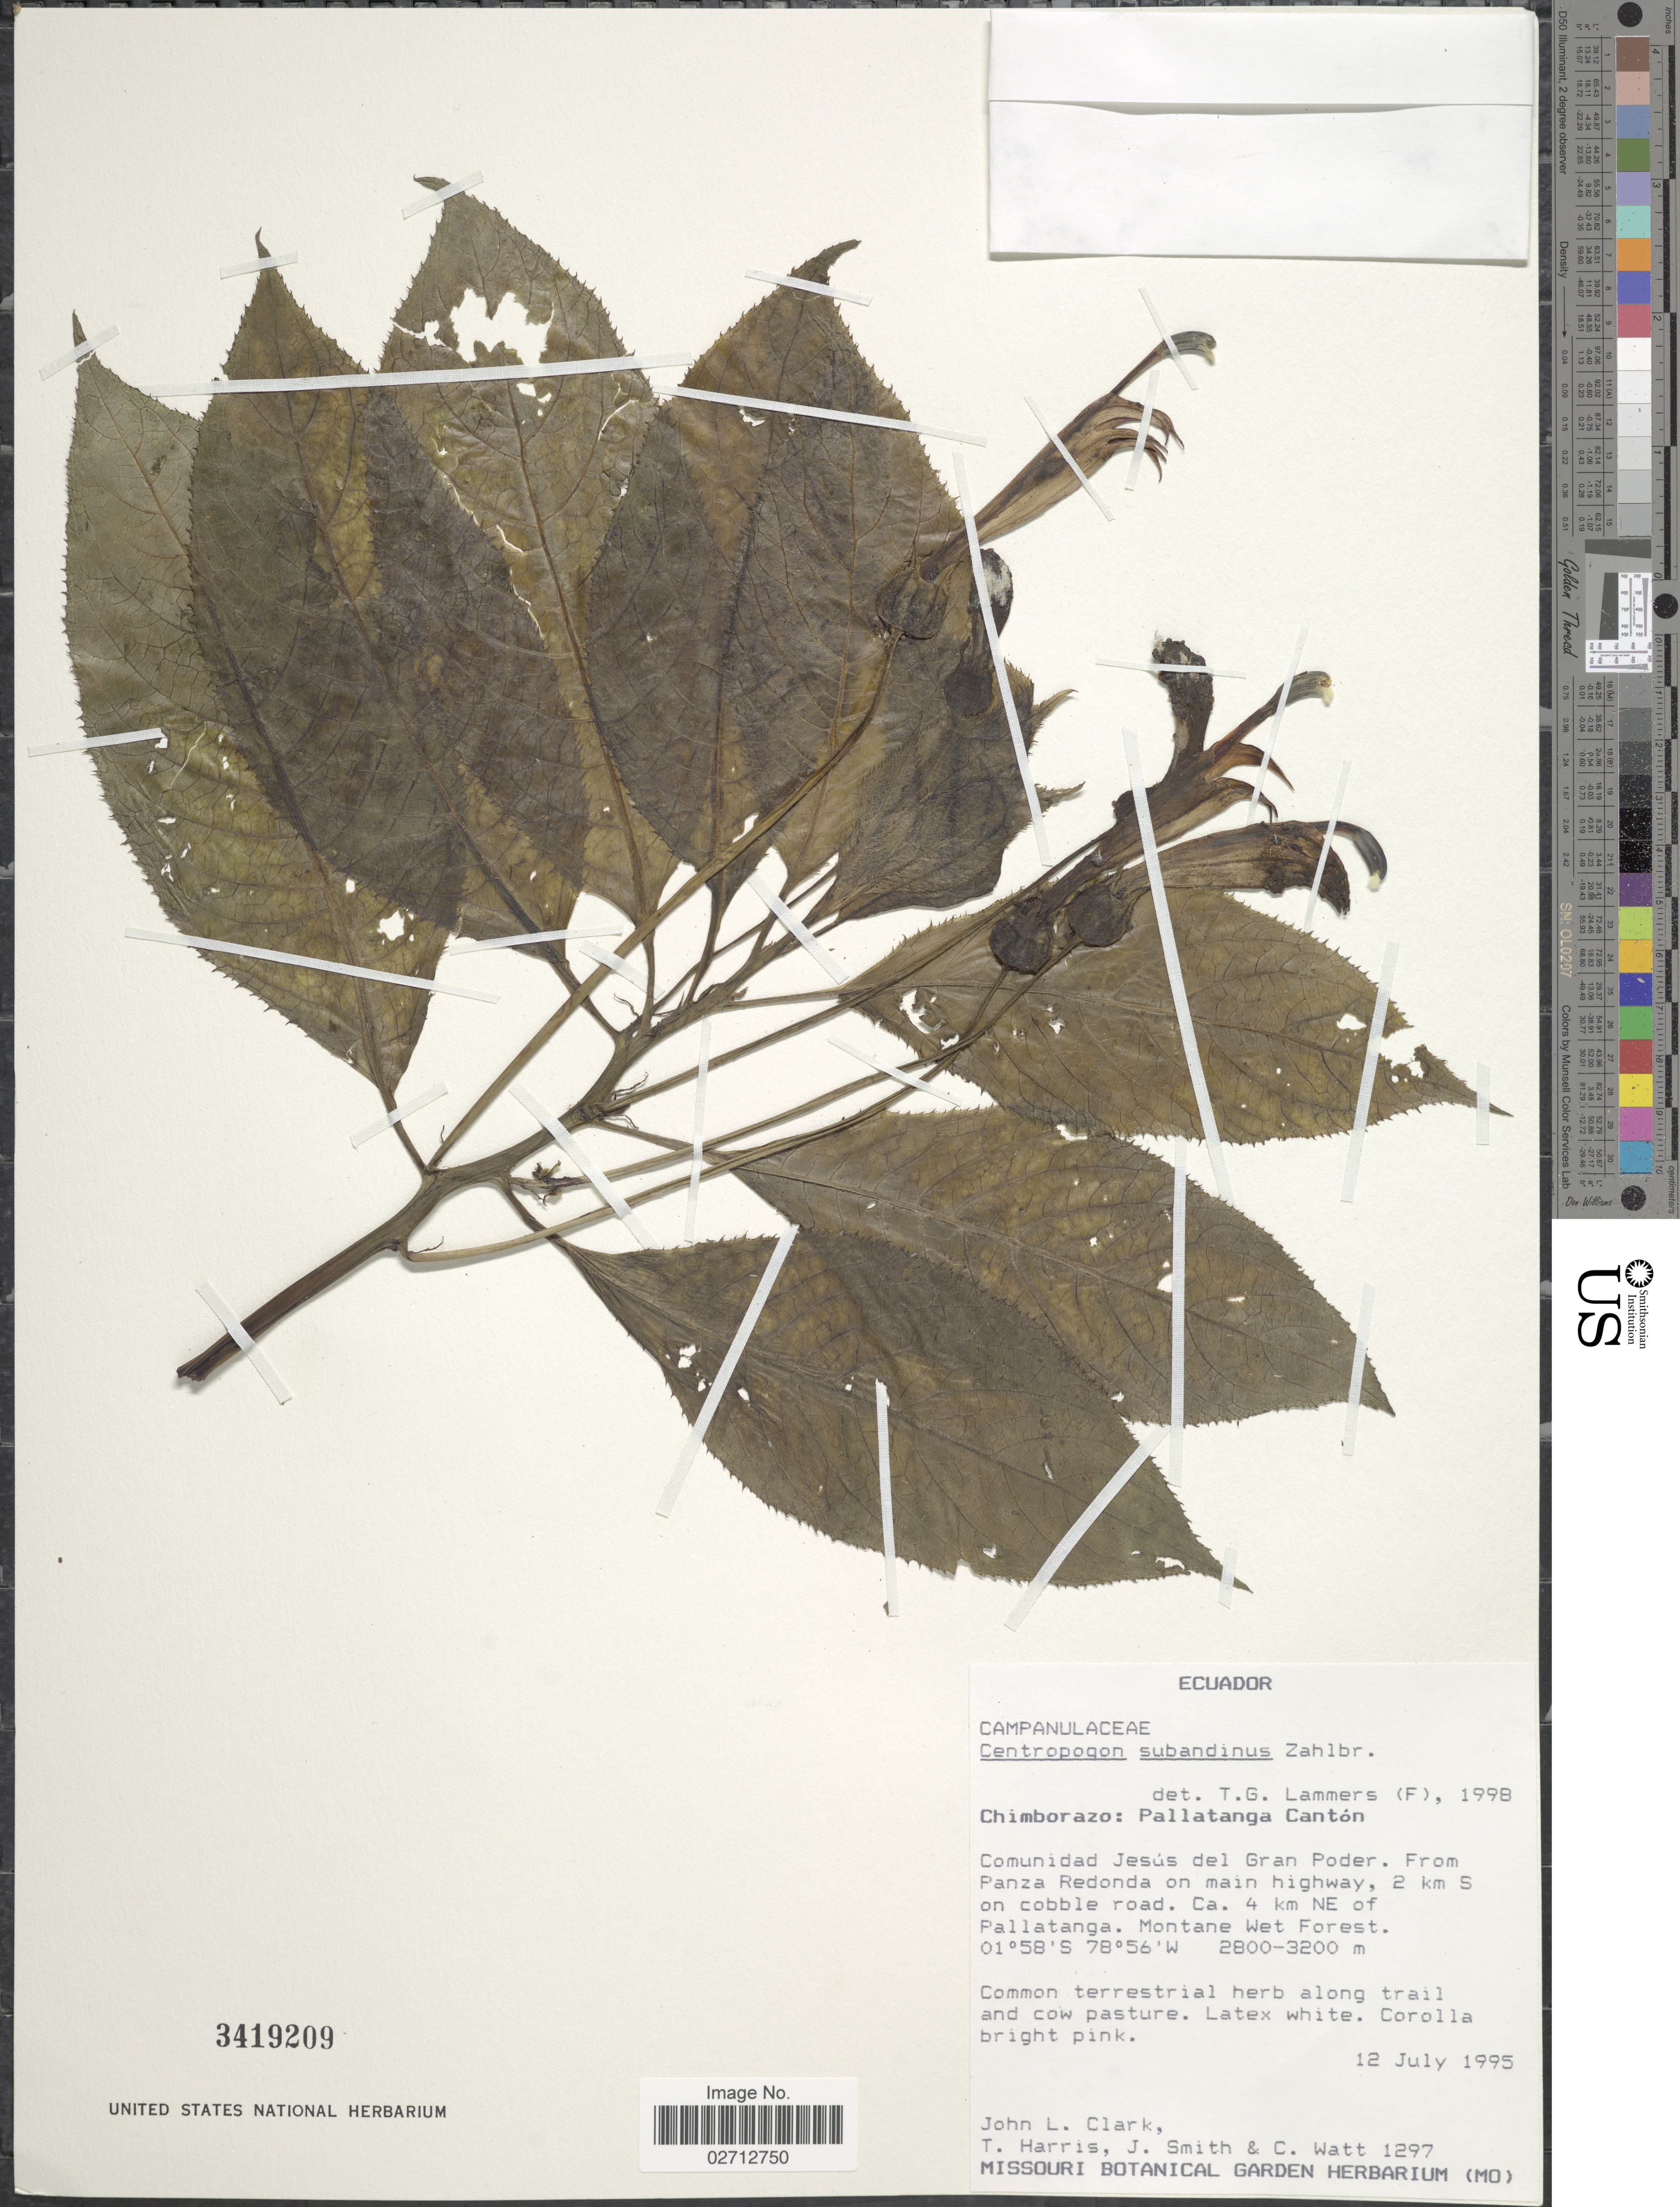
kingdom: Plantae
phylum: Tracheophyta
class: Magnoliopsida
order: Asterales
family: Campanulaceae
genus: Centropogon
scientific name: Centropogon subandinus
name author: Zahlbr.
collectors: J. L. Clark, T. Harris, J. Smith & C. Watt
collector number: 1297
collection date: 1995-07-12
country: Ecuador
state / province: Chimborazo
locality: Pallanga Canton. Comunidad Jesus del Gran Poder. From Panza Redonda on main highway, 2 km S on cobble road. Ca. 4 km NE of Pallatanga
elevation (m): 2800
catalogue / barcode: US 3419209